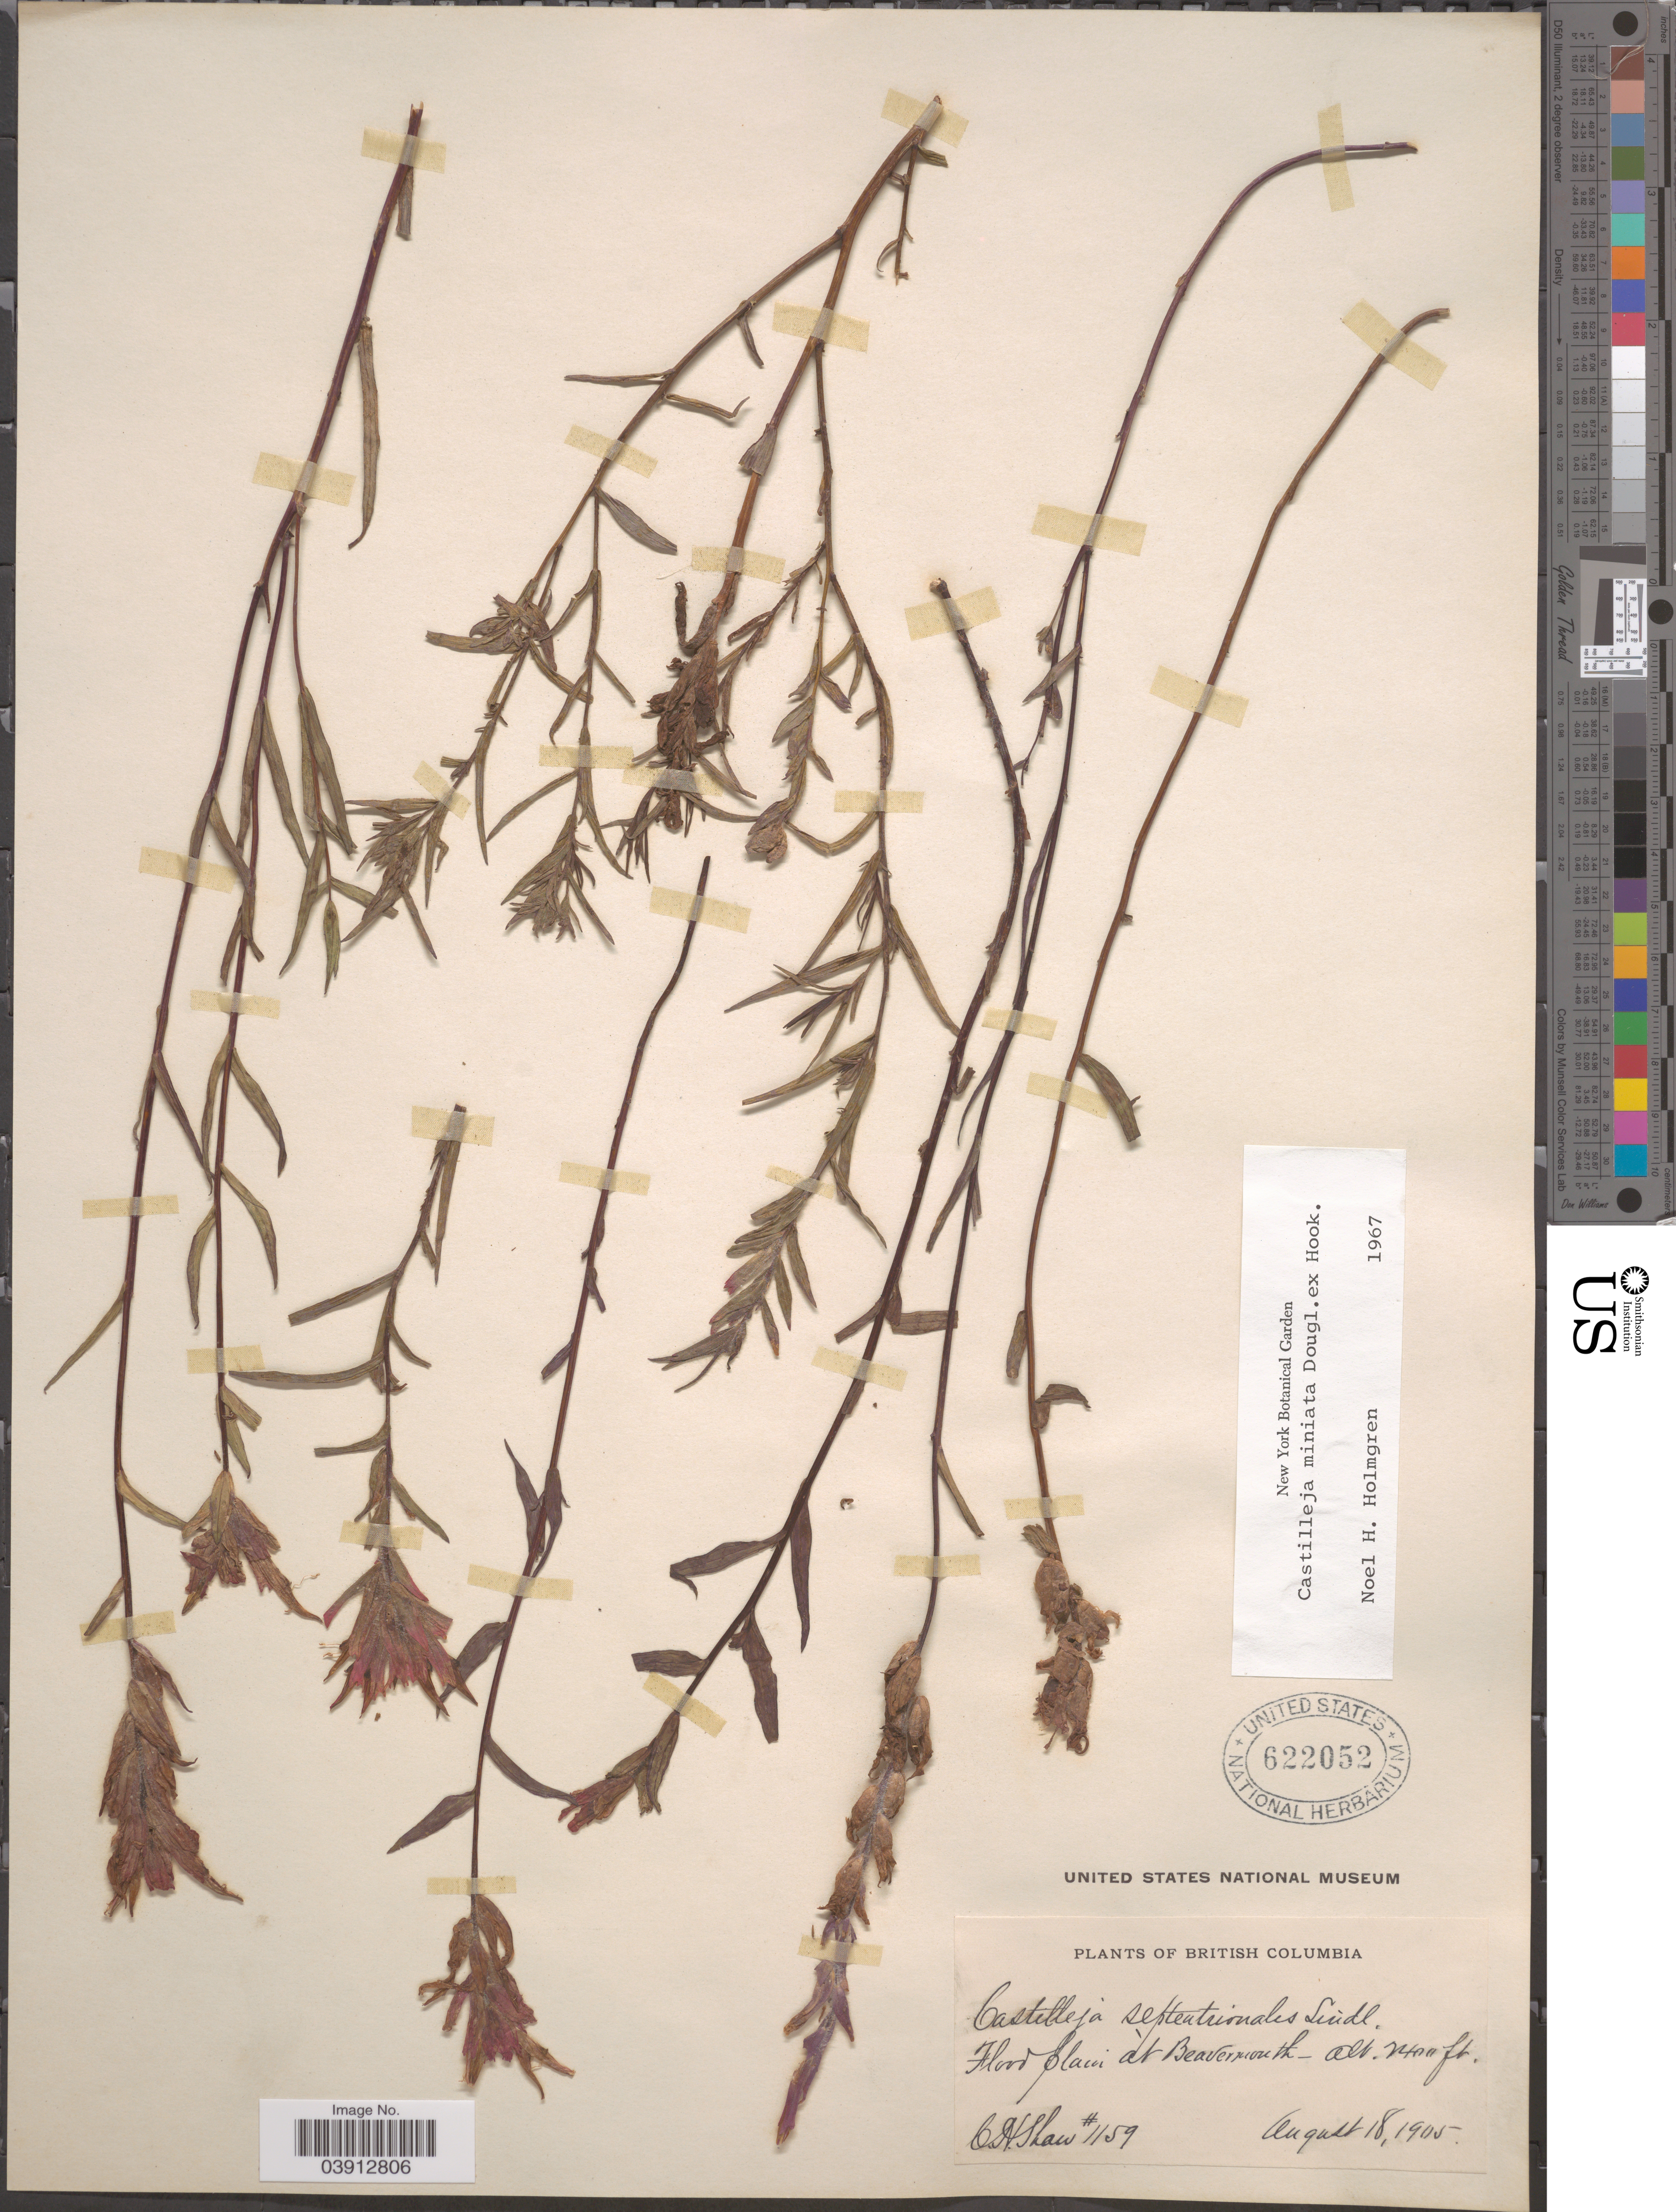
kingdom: Plantae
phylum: Tracheophyta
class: Magnoliopsida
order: Lamiales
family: Orobanchaceae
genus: Castilleja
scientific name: Castilleja miniata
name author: Douglas ex Hook.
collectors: C. H. Shaw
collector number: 1159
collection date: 1905-08-18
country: Canada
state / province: British Columbia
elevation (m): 732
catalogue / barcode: US 622052